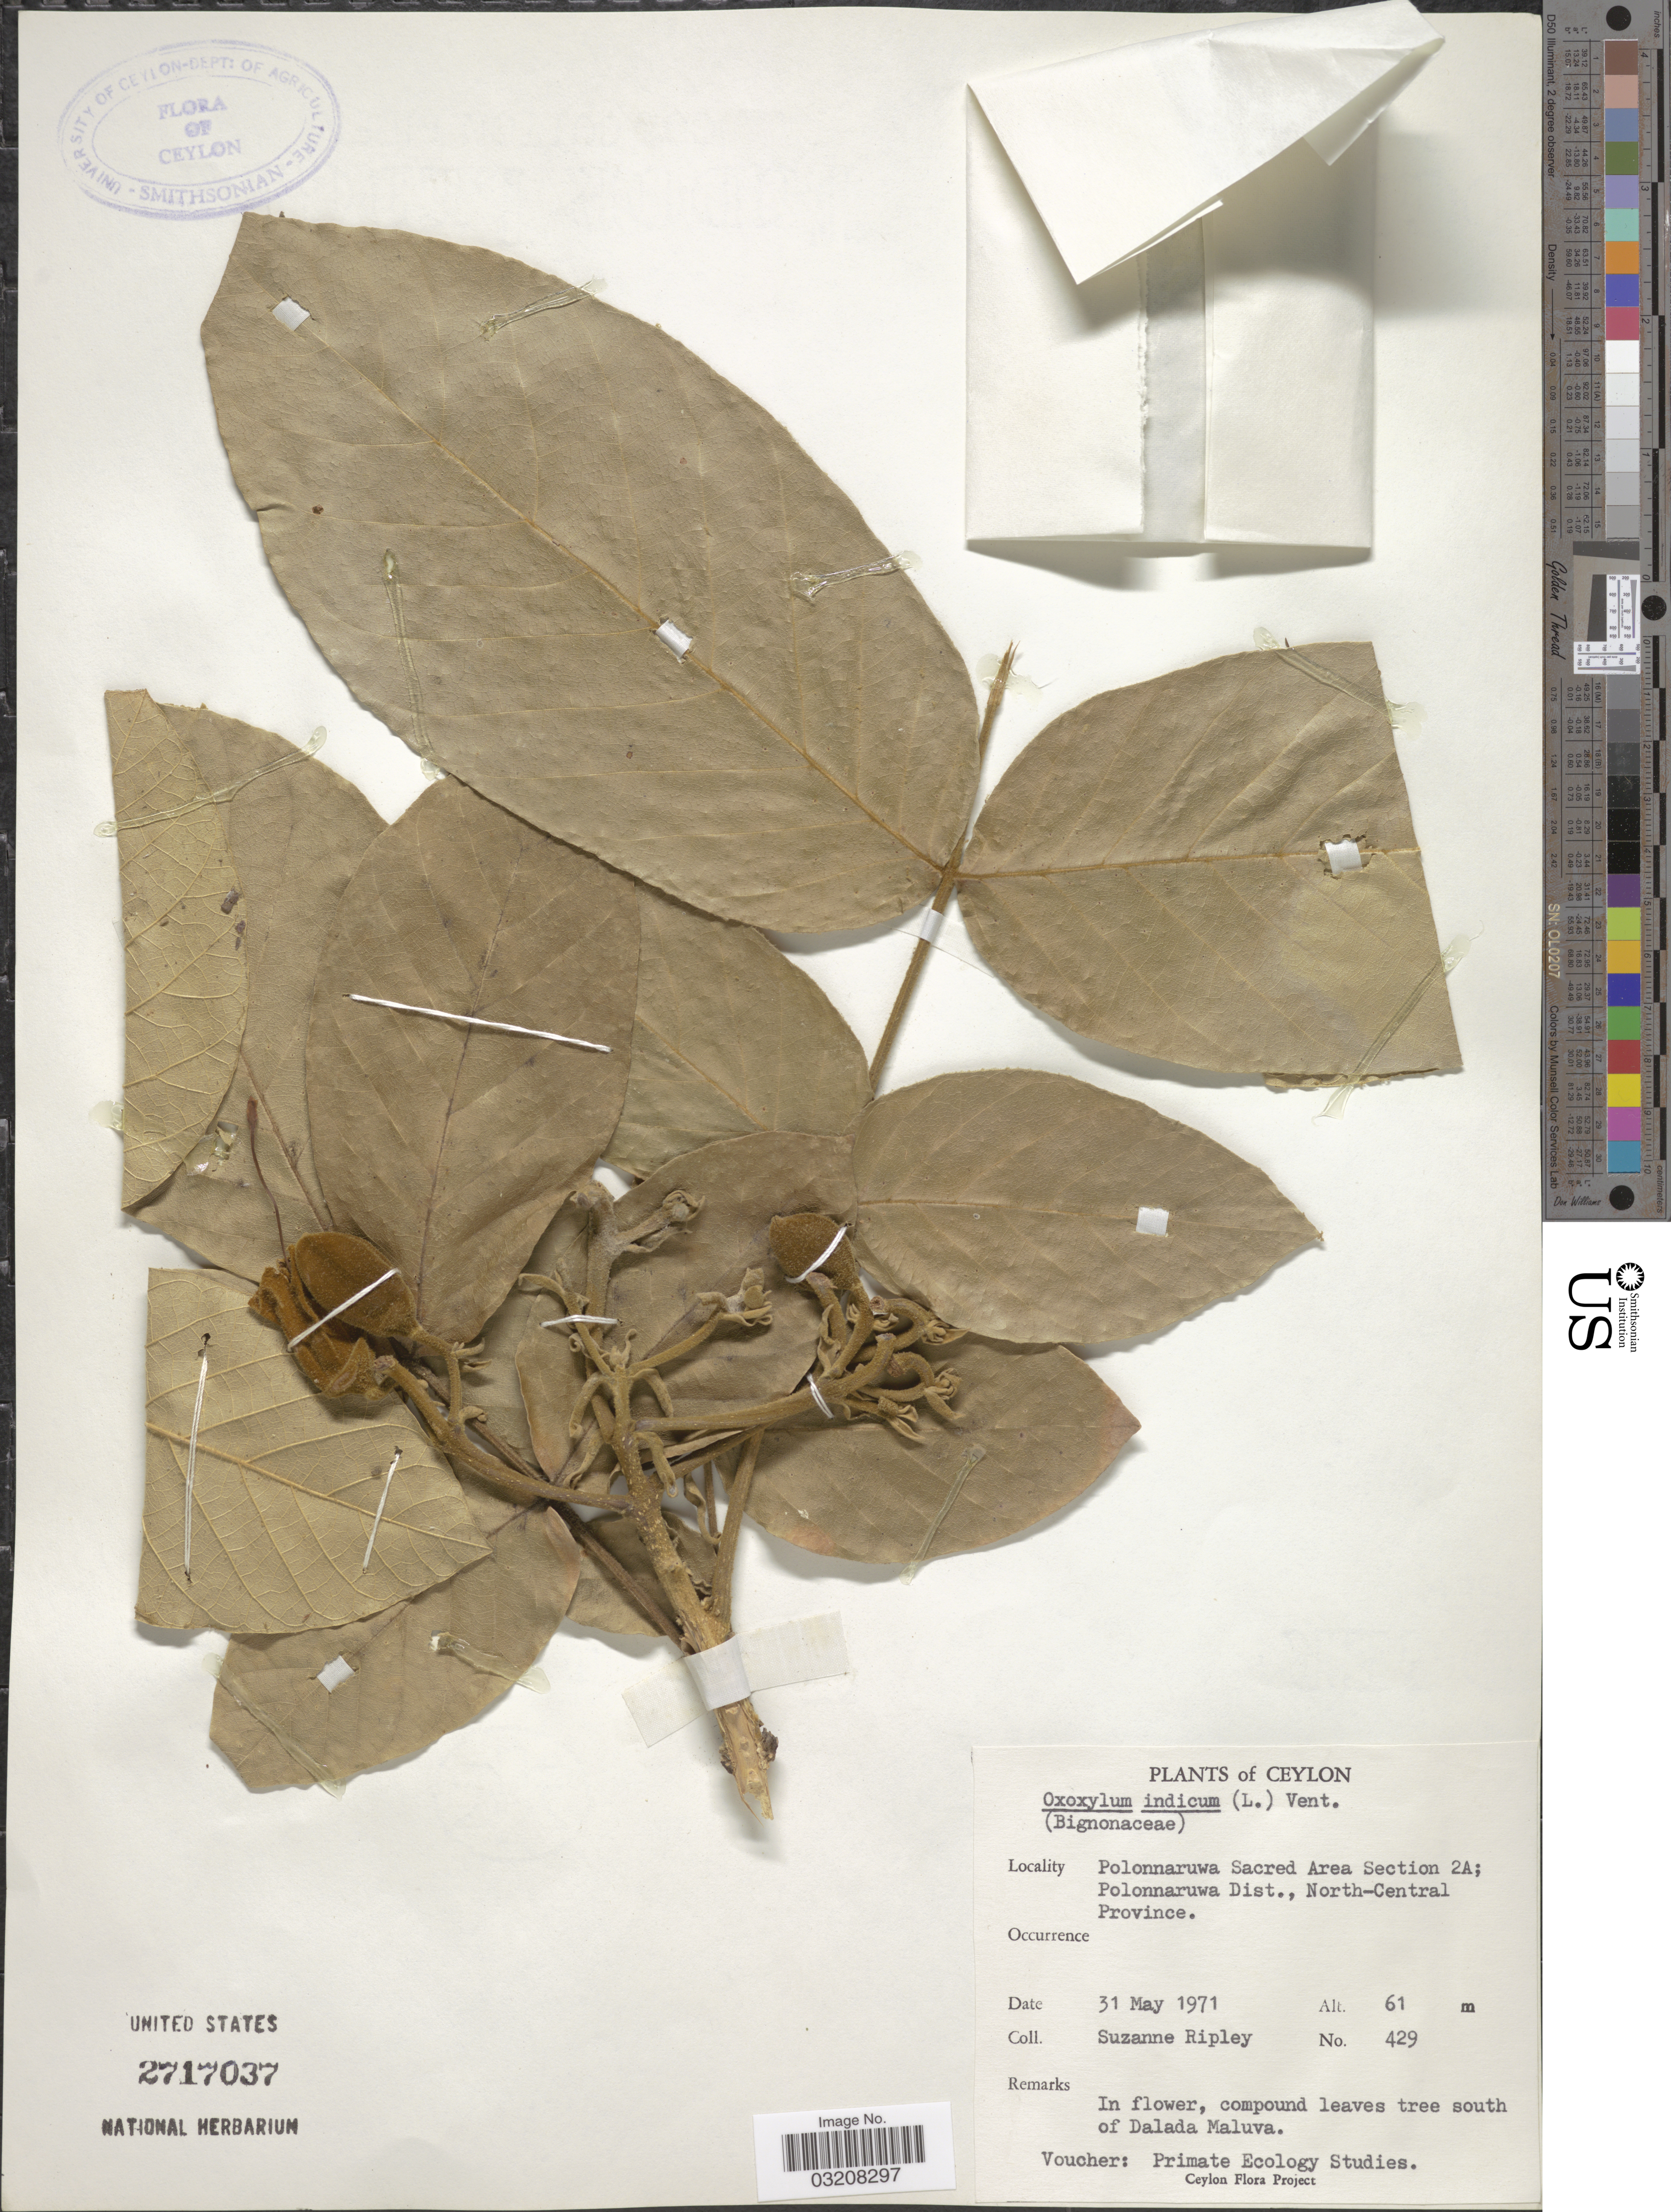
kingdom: Plantae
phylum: Tracheophyta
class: Magnoliopsida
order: Lamiales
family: Bignoniaceae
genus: Oroxylum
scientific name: Oroxylum indicum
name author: (L.) Kurz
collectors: S. Ripley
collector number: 429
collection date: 1971-05-31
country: Sri Lanka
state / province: North Central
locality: Ceylon. Polonnaruwa Sacred Area Section 2A; Polonnaruwa Dist., North-Central Province.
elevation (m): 61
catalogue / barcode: US 2717037